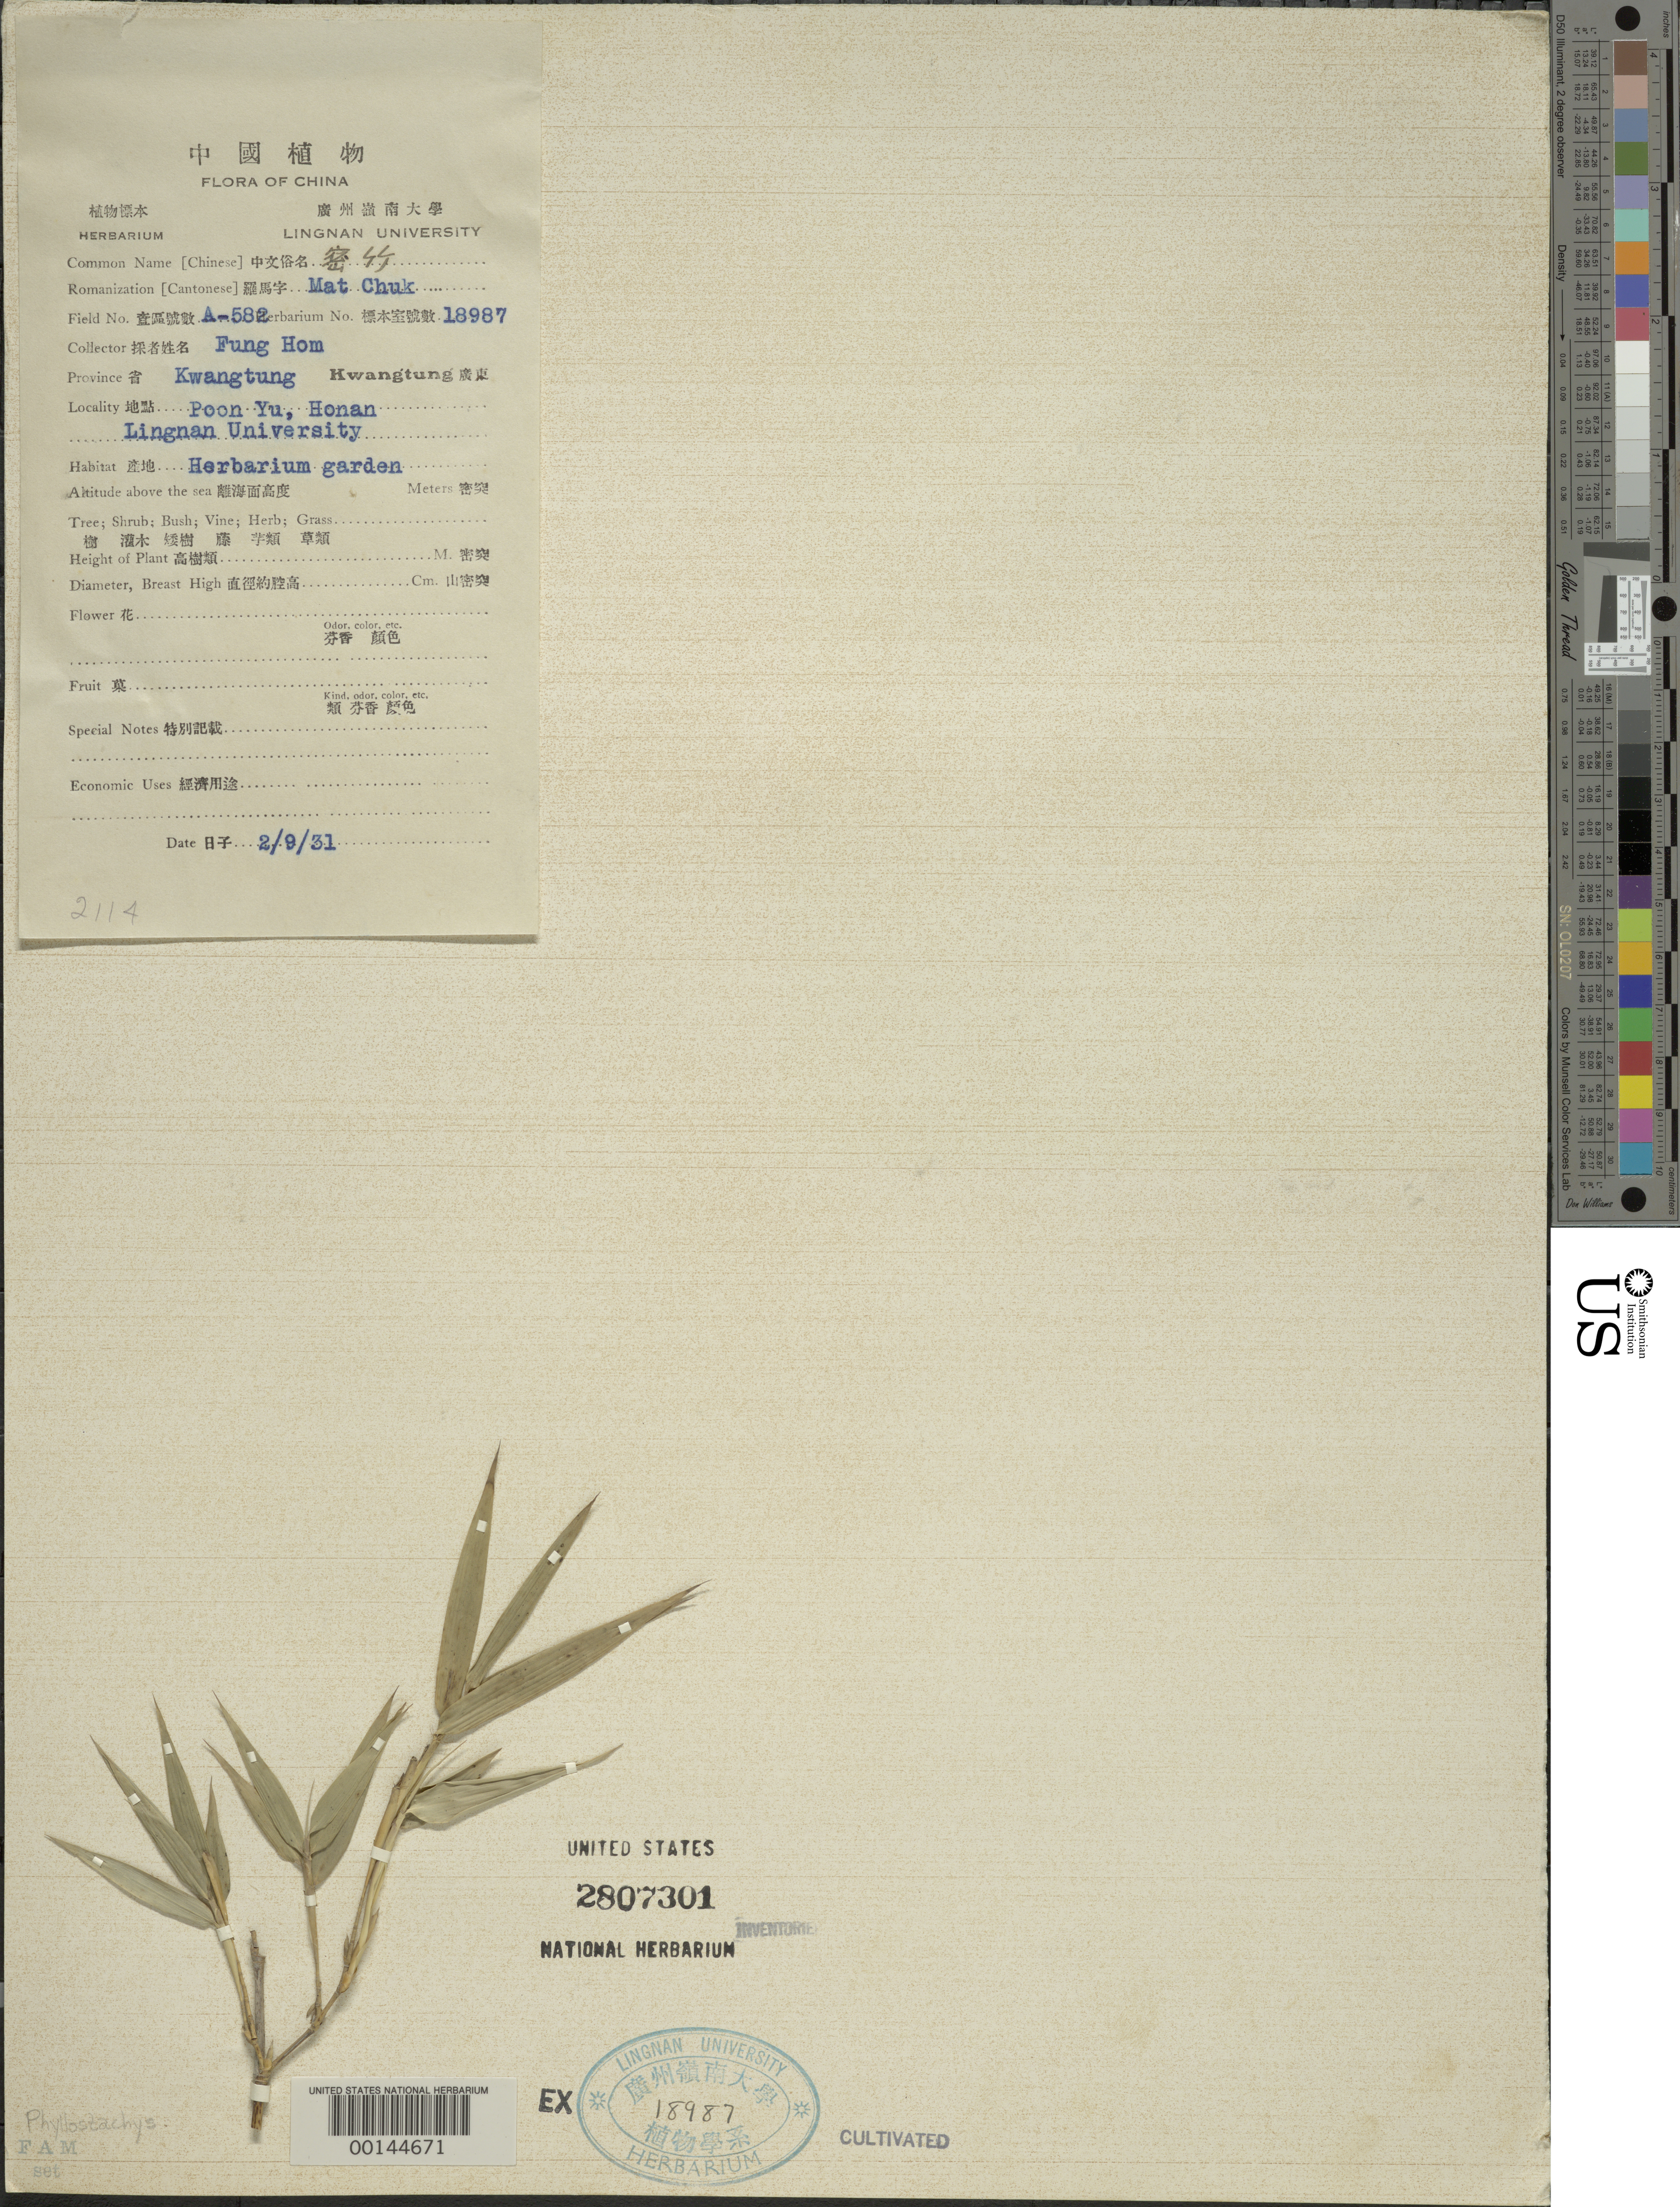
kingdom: Plantae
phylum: Tracheophyta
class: Liliopsida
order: Poales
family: Poaceae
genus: Phyllostachys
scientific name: Phyllostachys sp.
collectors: H. L. Fung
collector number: A-582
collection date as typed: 09 Feb 1931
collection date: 1931-02-09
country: China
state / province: Guangdong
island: Honam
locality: Honan, poon yu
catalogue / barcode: US 2807301